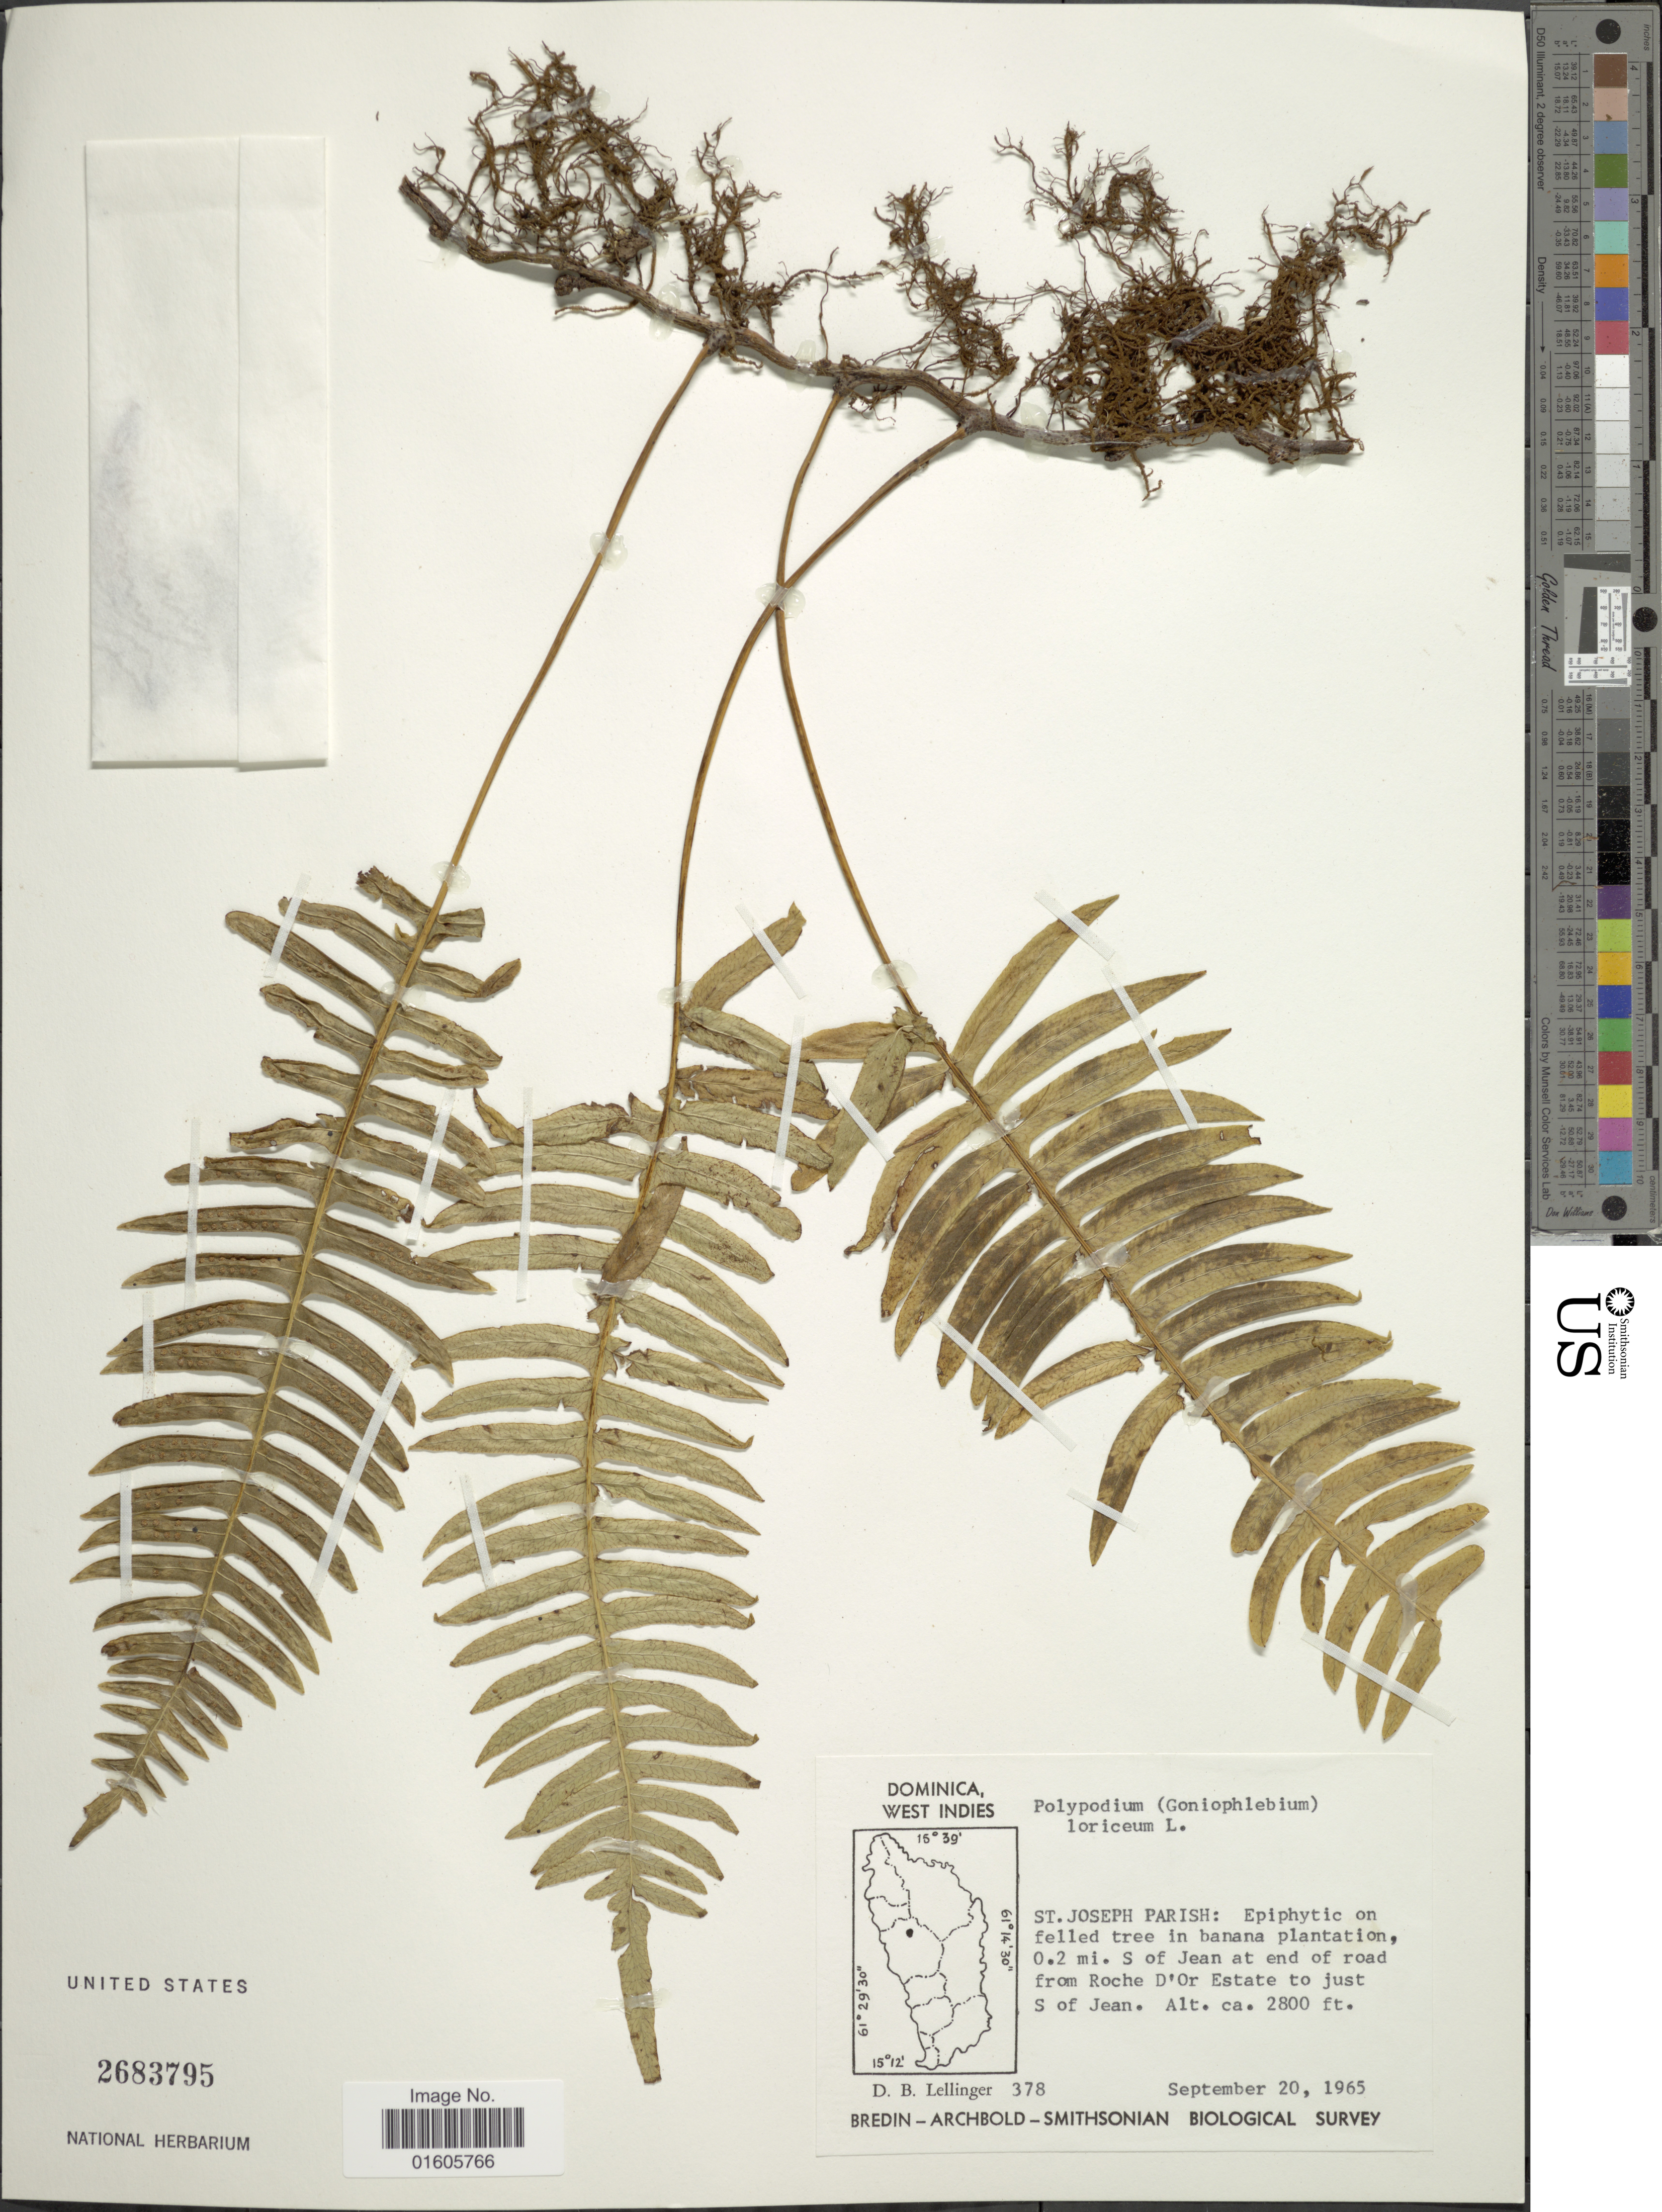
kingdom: Plantae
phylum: Tracheophyta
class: Polypodiopsida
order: Polypodiales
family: Polypodiaceae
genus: Serpocaulon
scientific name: Serpocaulon loriceum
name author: (L.) A.R. Sm.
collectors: D. B. Lellinger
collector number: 378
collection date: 1965-09-20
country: Dominica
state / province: St. Joseph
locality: Dominica, West Indies. St. Joseph Parish: Epiphytic on felled tree in banana plantation, 0.2 mi. S of Jean at end of road from Roche D'Or Estate to just S of Jean.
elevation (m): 853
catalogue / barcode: US 2683795